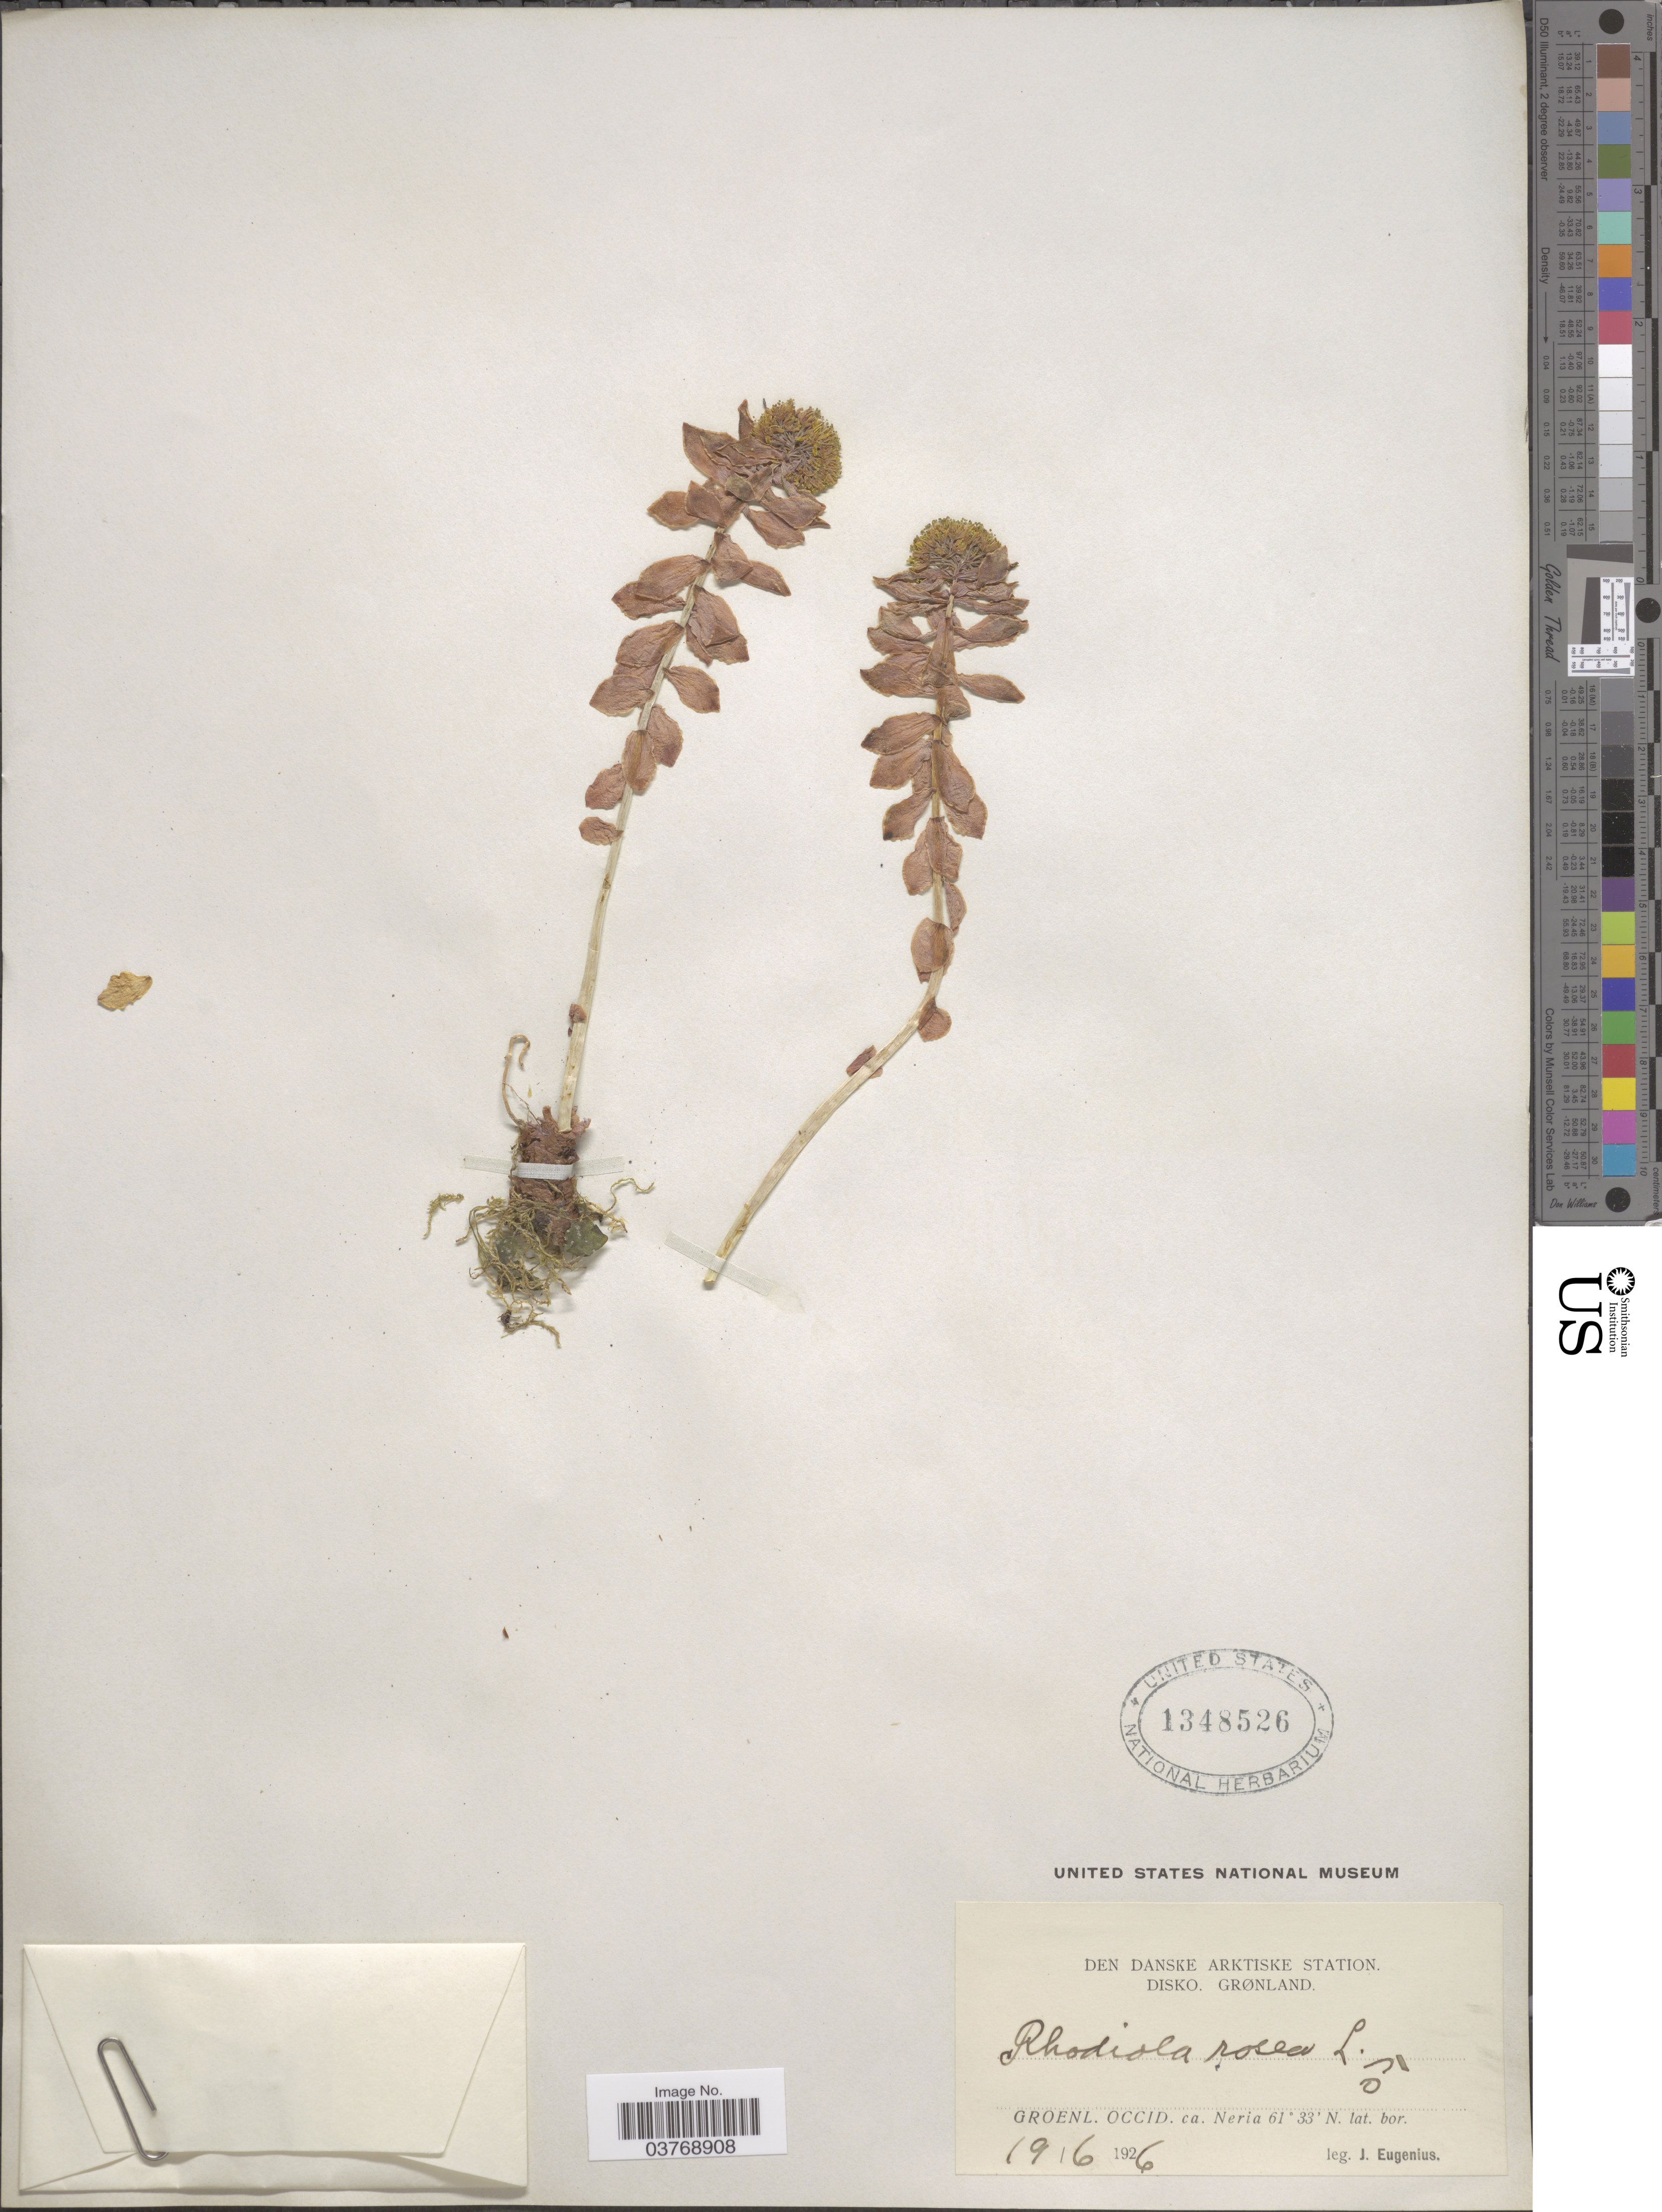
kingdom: Plantae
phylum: Tracheophyta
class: Magnoliopsida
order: Saxifragales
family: Crassulaceae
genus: Rhodiola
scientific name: Rhodiola rosea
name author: L.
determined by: Strong, Mark T., (BOT), Smithsonian Institution - National Museum of Natural History (UNITED STATES)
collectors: J. Eugenius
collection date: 1926-06-19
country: Greenland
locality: Den Danske Arktiske Station. Disko, Grønland. Groenl. Occid. ca. Neria.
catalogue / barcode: US 1348526